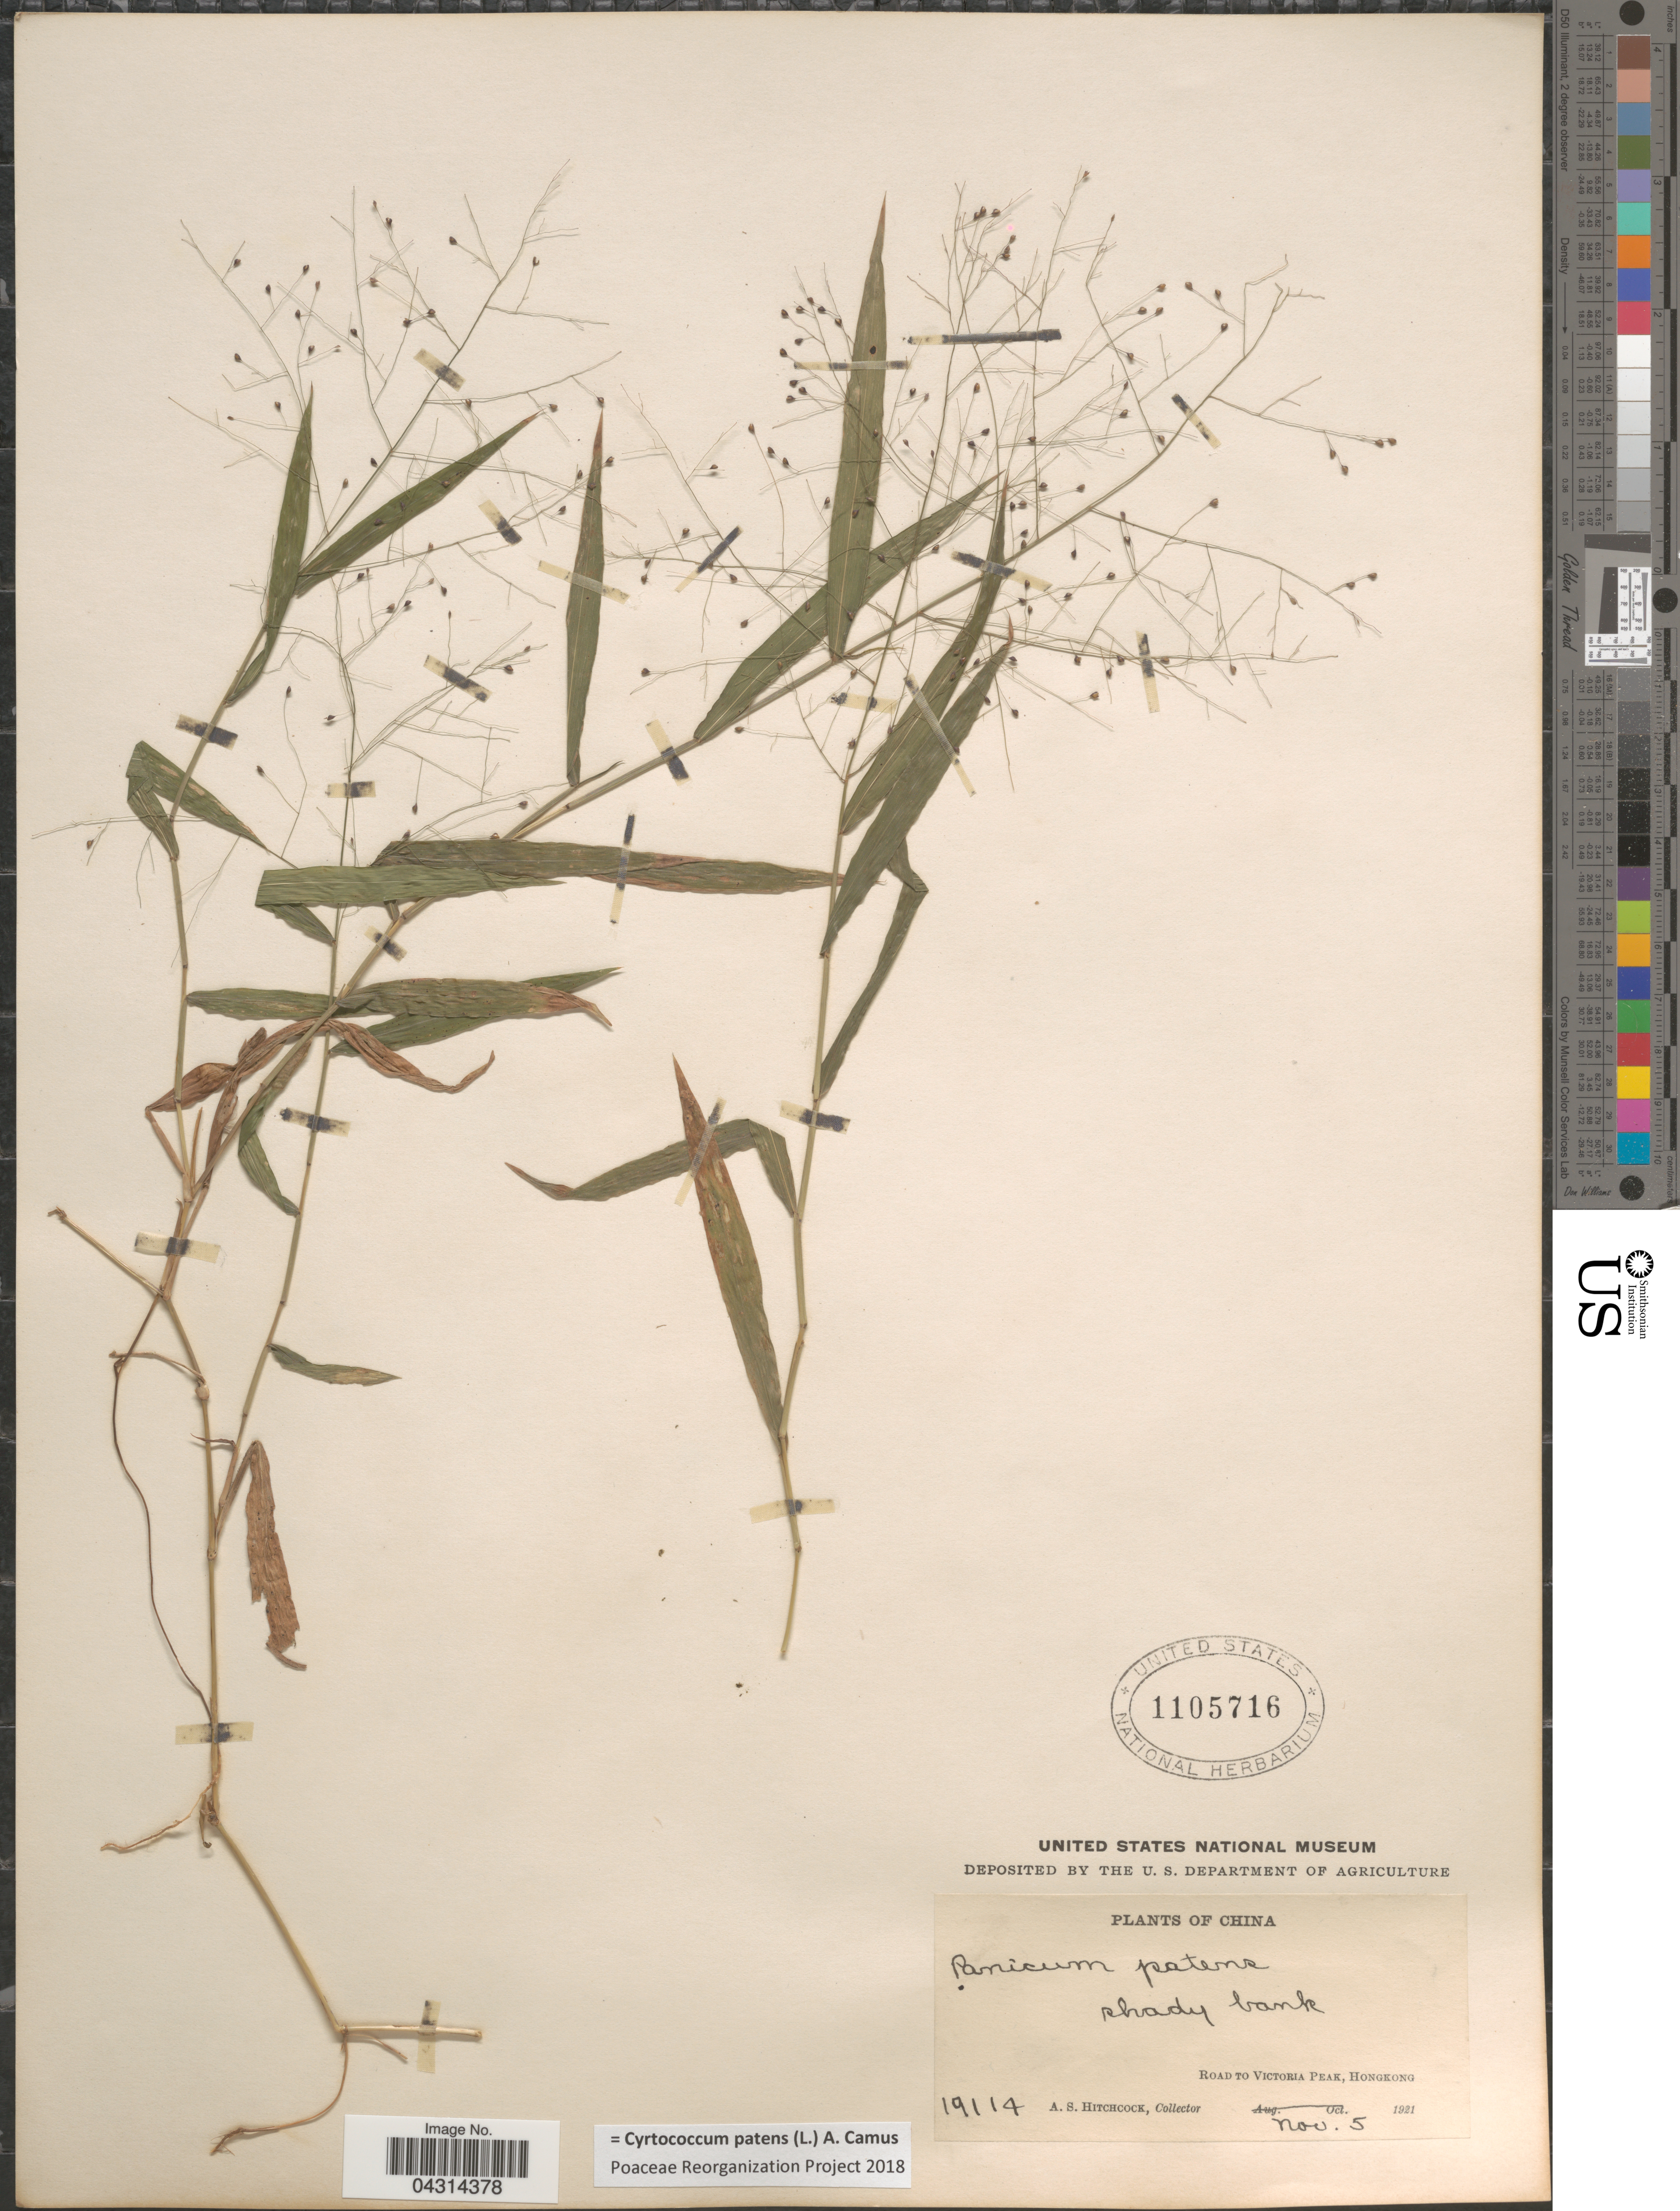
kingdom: Plantae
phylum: Tracheophyta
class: Liliopsida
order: Poales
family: Poaceae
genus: Cyrtococcum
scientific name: Cyrtococcum patens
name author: (L.) A. Camus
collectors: A. S. Hitchcock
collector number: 19114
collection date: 1921-11-05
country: China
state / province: Hong Kong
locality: Road to Victoria Peak, Hongkong.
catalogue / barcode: US 1105716